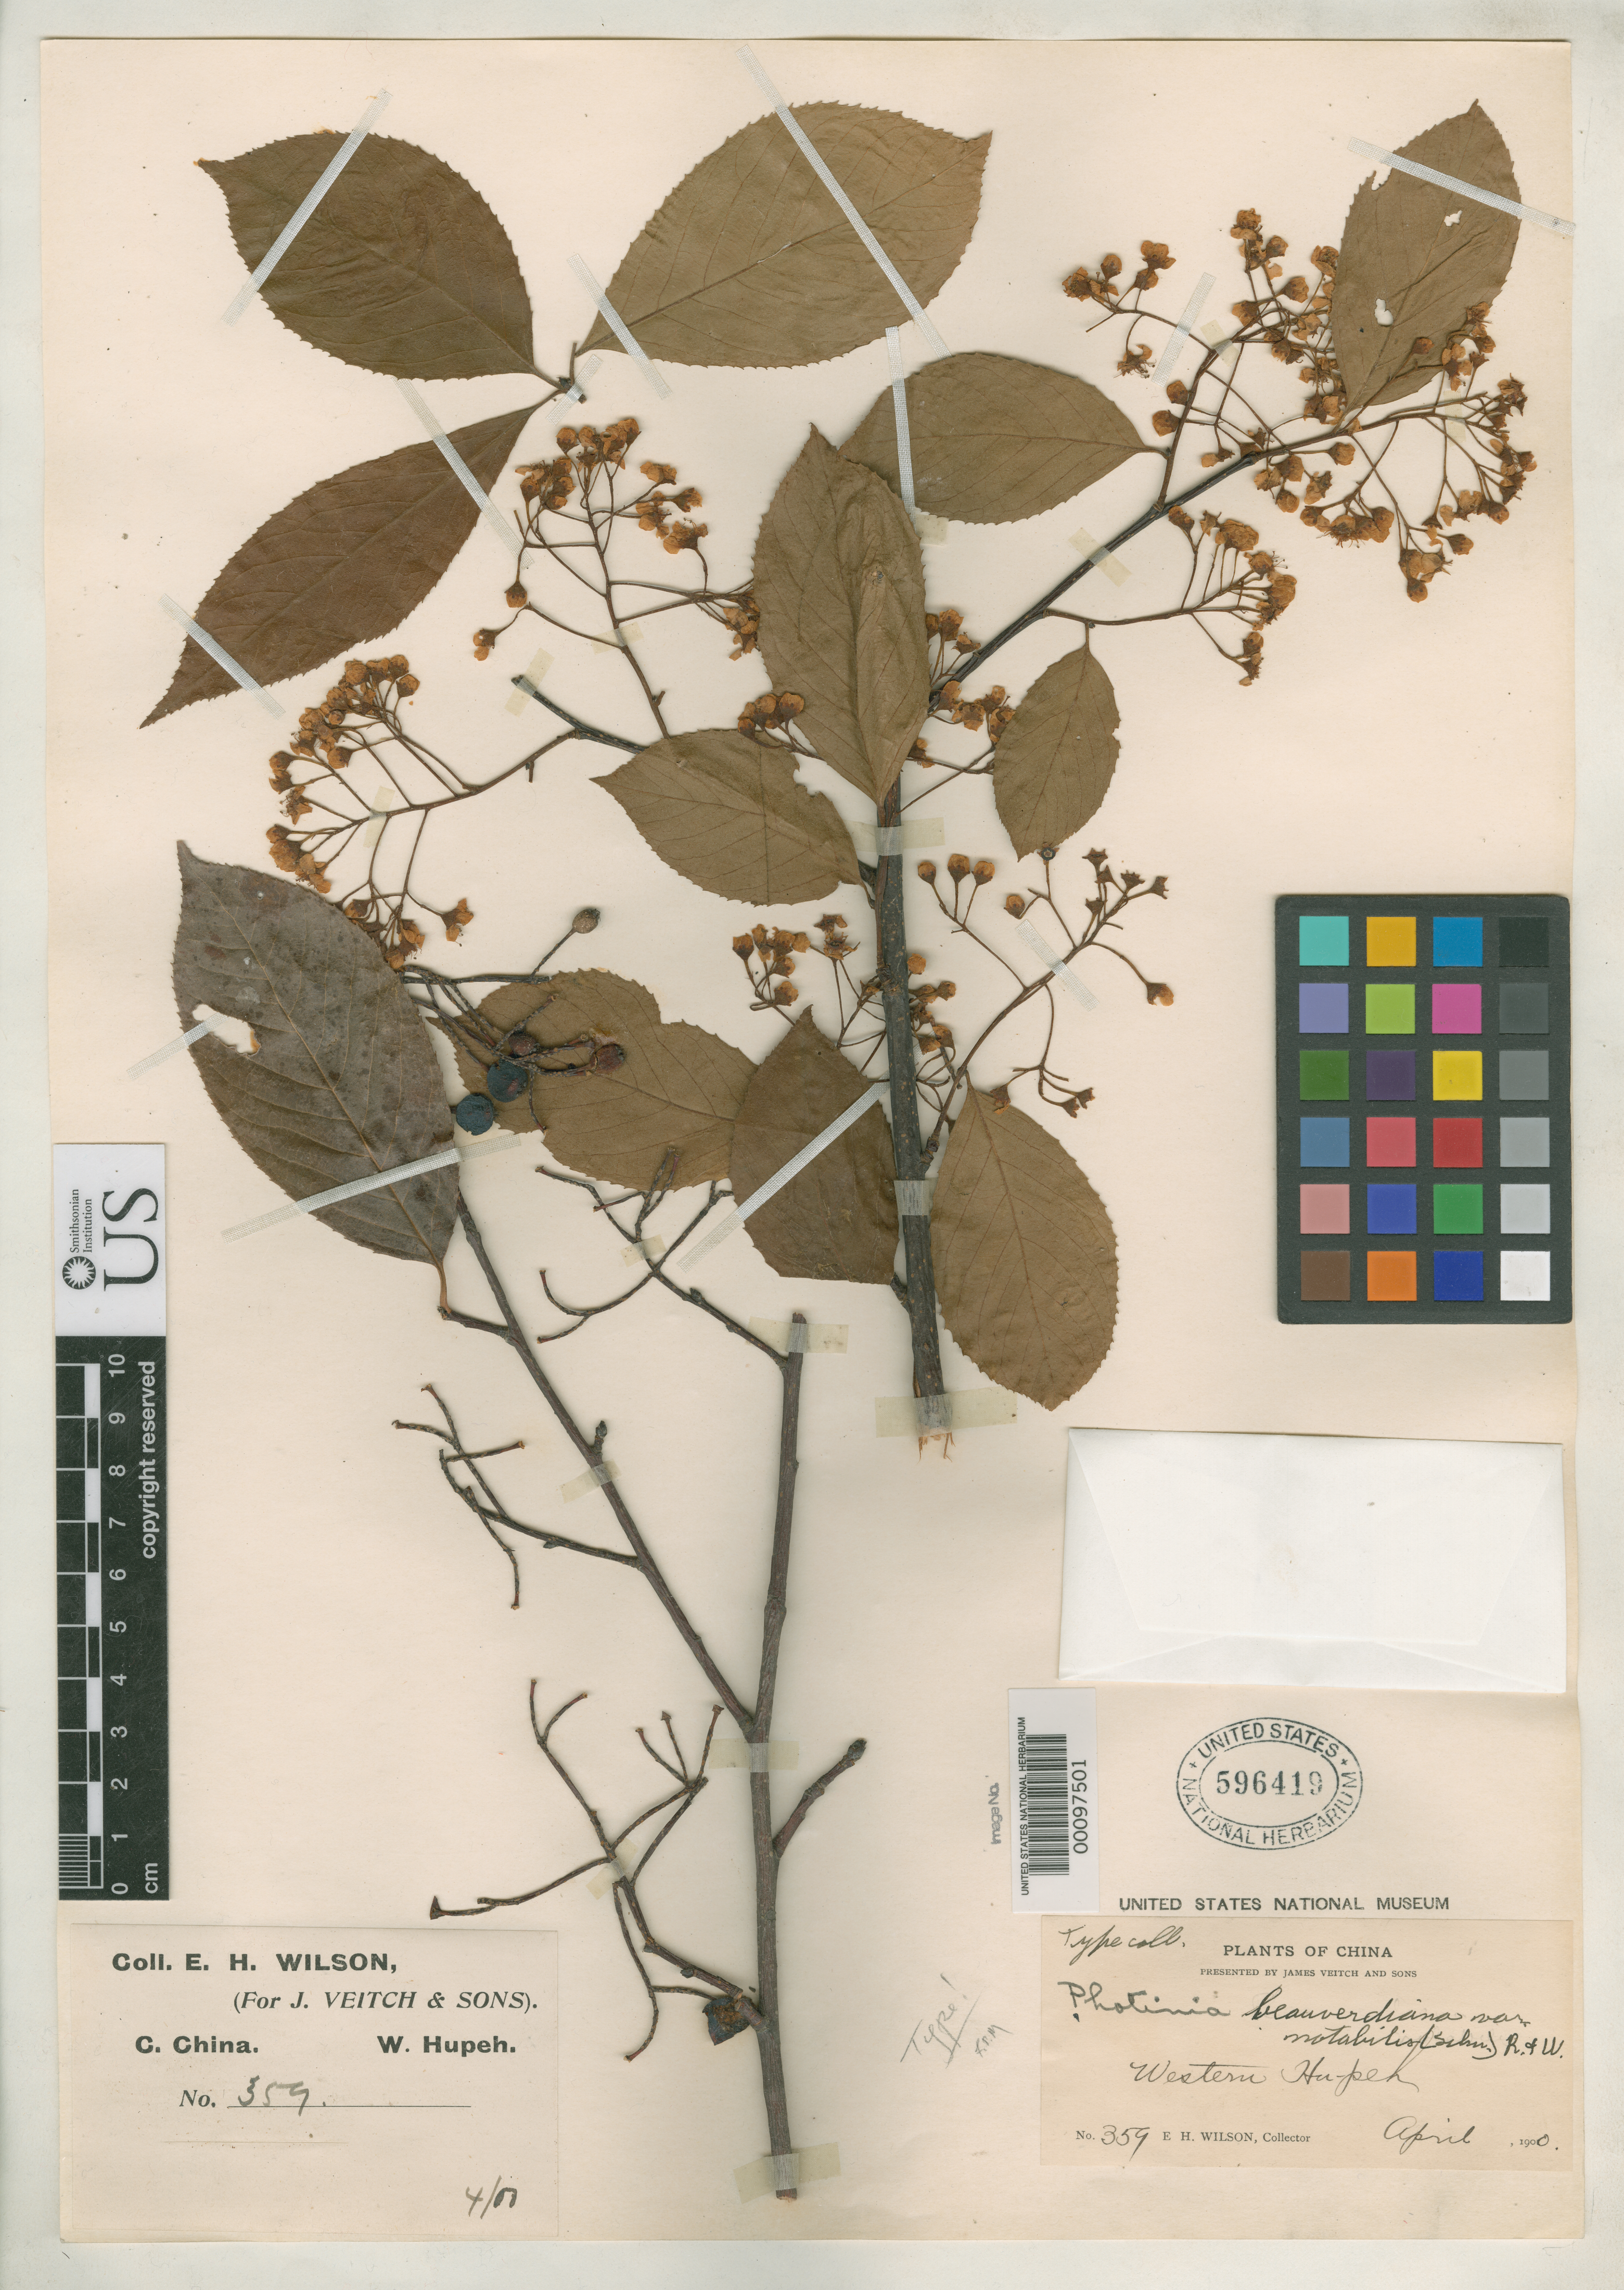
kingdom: Plantae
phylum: Tracheophyta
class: Magnoliopsida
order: Rosales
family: Rosaceae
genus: Photinia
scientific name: Photinia notabilis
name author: C.K. Schneid.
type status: Type Collection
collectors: E. H. Wilson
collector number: Veitch Exped. 359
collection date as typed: Apr 1900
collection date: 1900-04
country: China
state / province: Hubei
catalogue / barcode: US 596419